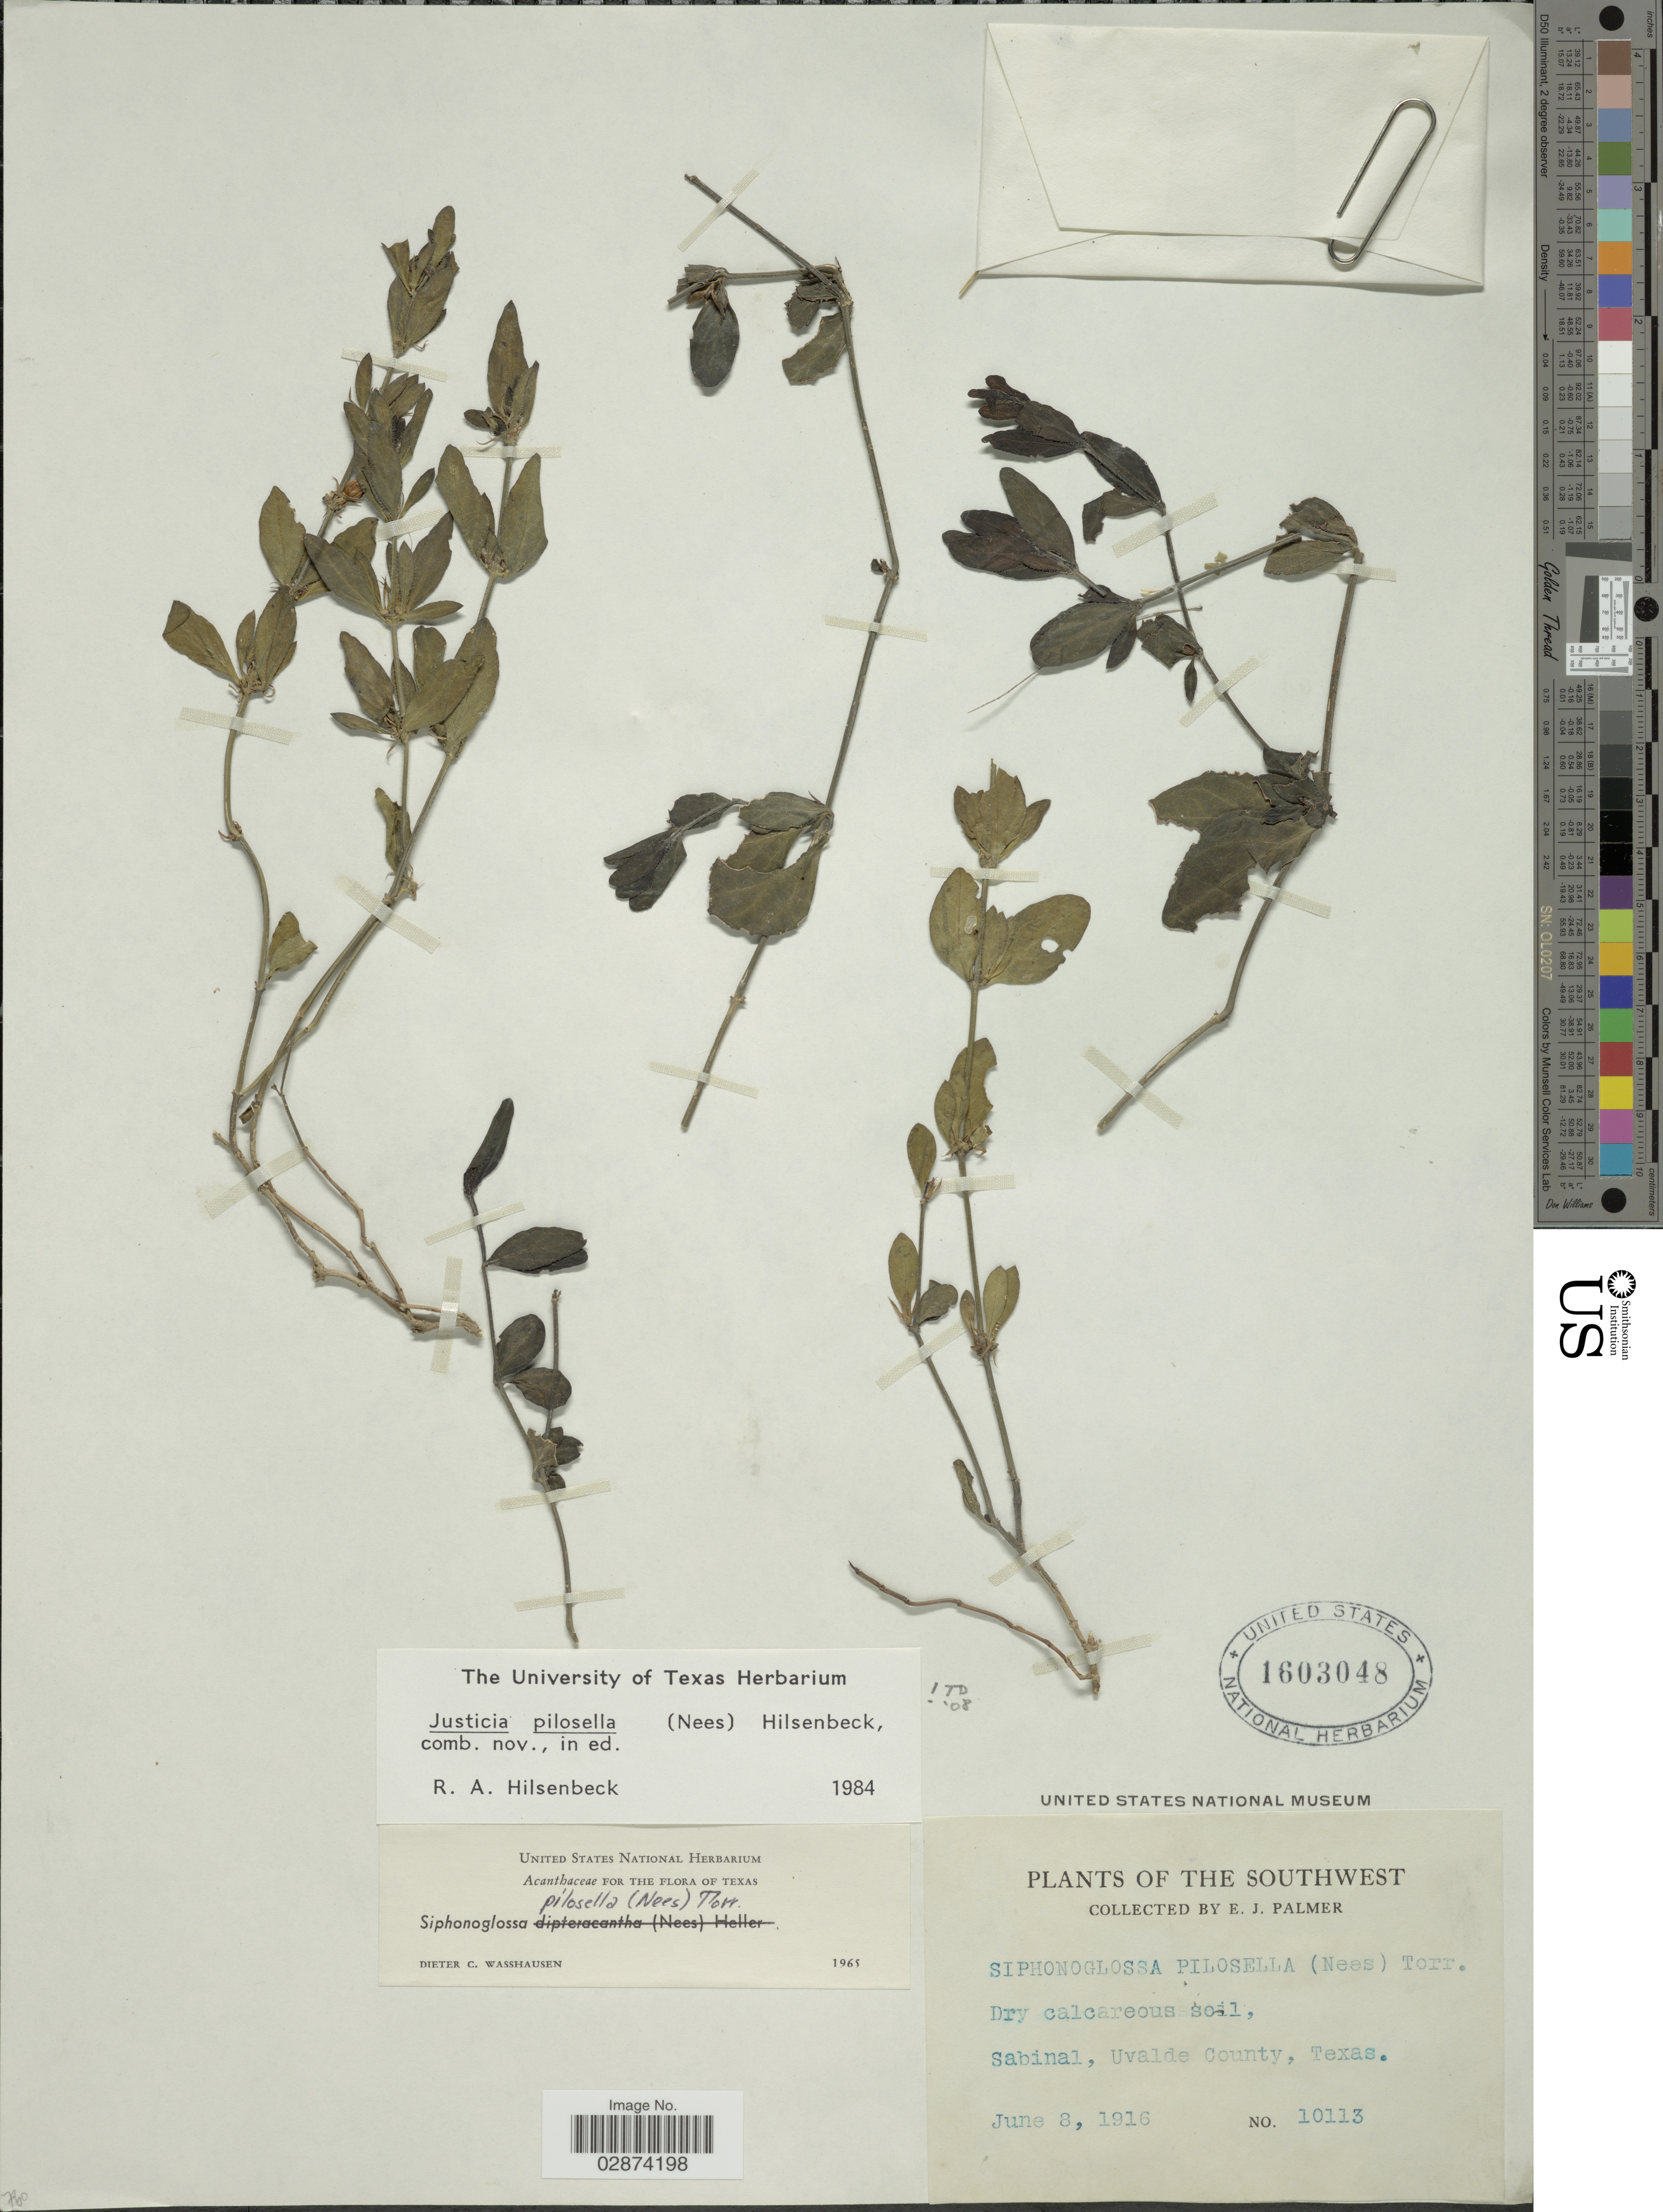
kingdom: Plantae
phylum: Tracheophyta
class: Magnoliopsida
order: Lamiales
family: Acanthaceae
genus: Justicia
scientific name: Justicia pilosella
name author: (Nees) Hilsenb.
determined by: Fisher, Amanda, (LOB), California State University, Long Beach (UNITED STATES)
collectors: E. J. Palmer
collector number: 10113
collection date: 1916-06-08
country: United States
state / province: Texas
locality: Southwest. Sabinal, Uvalde County.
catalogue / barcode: US 1603048